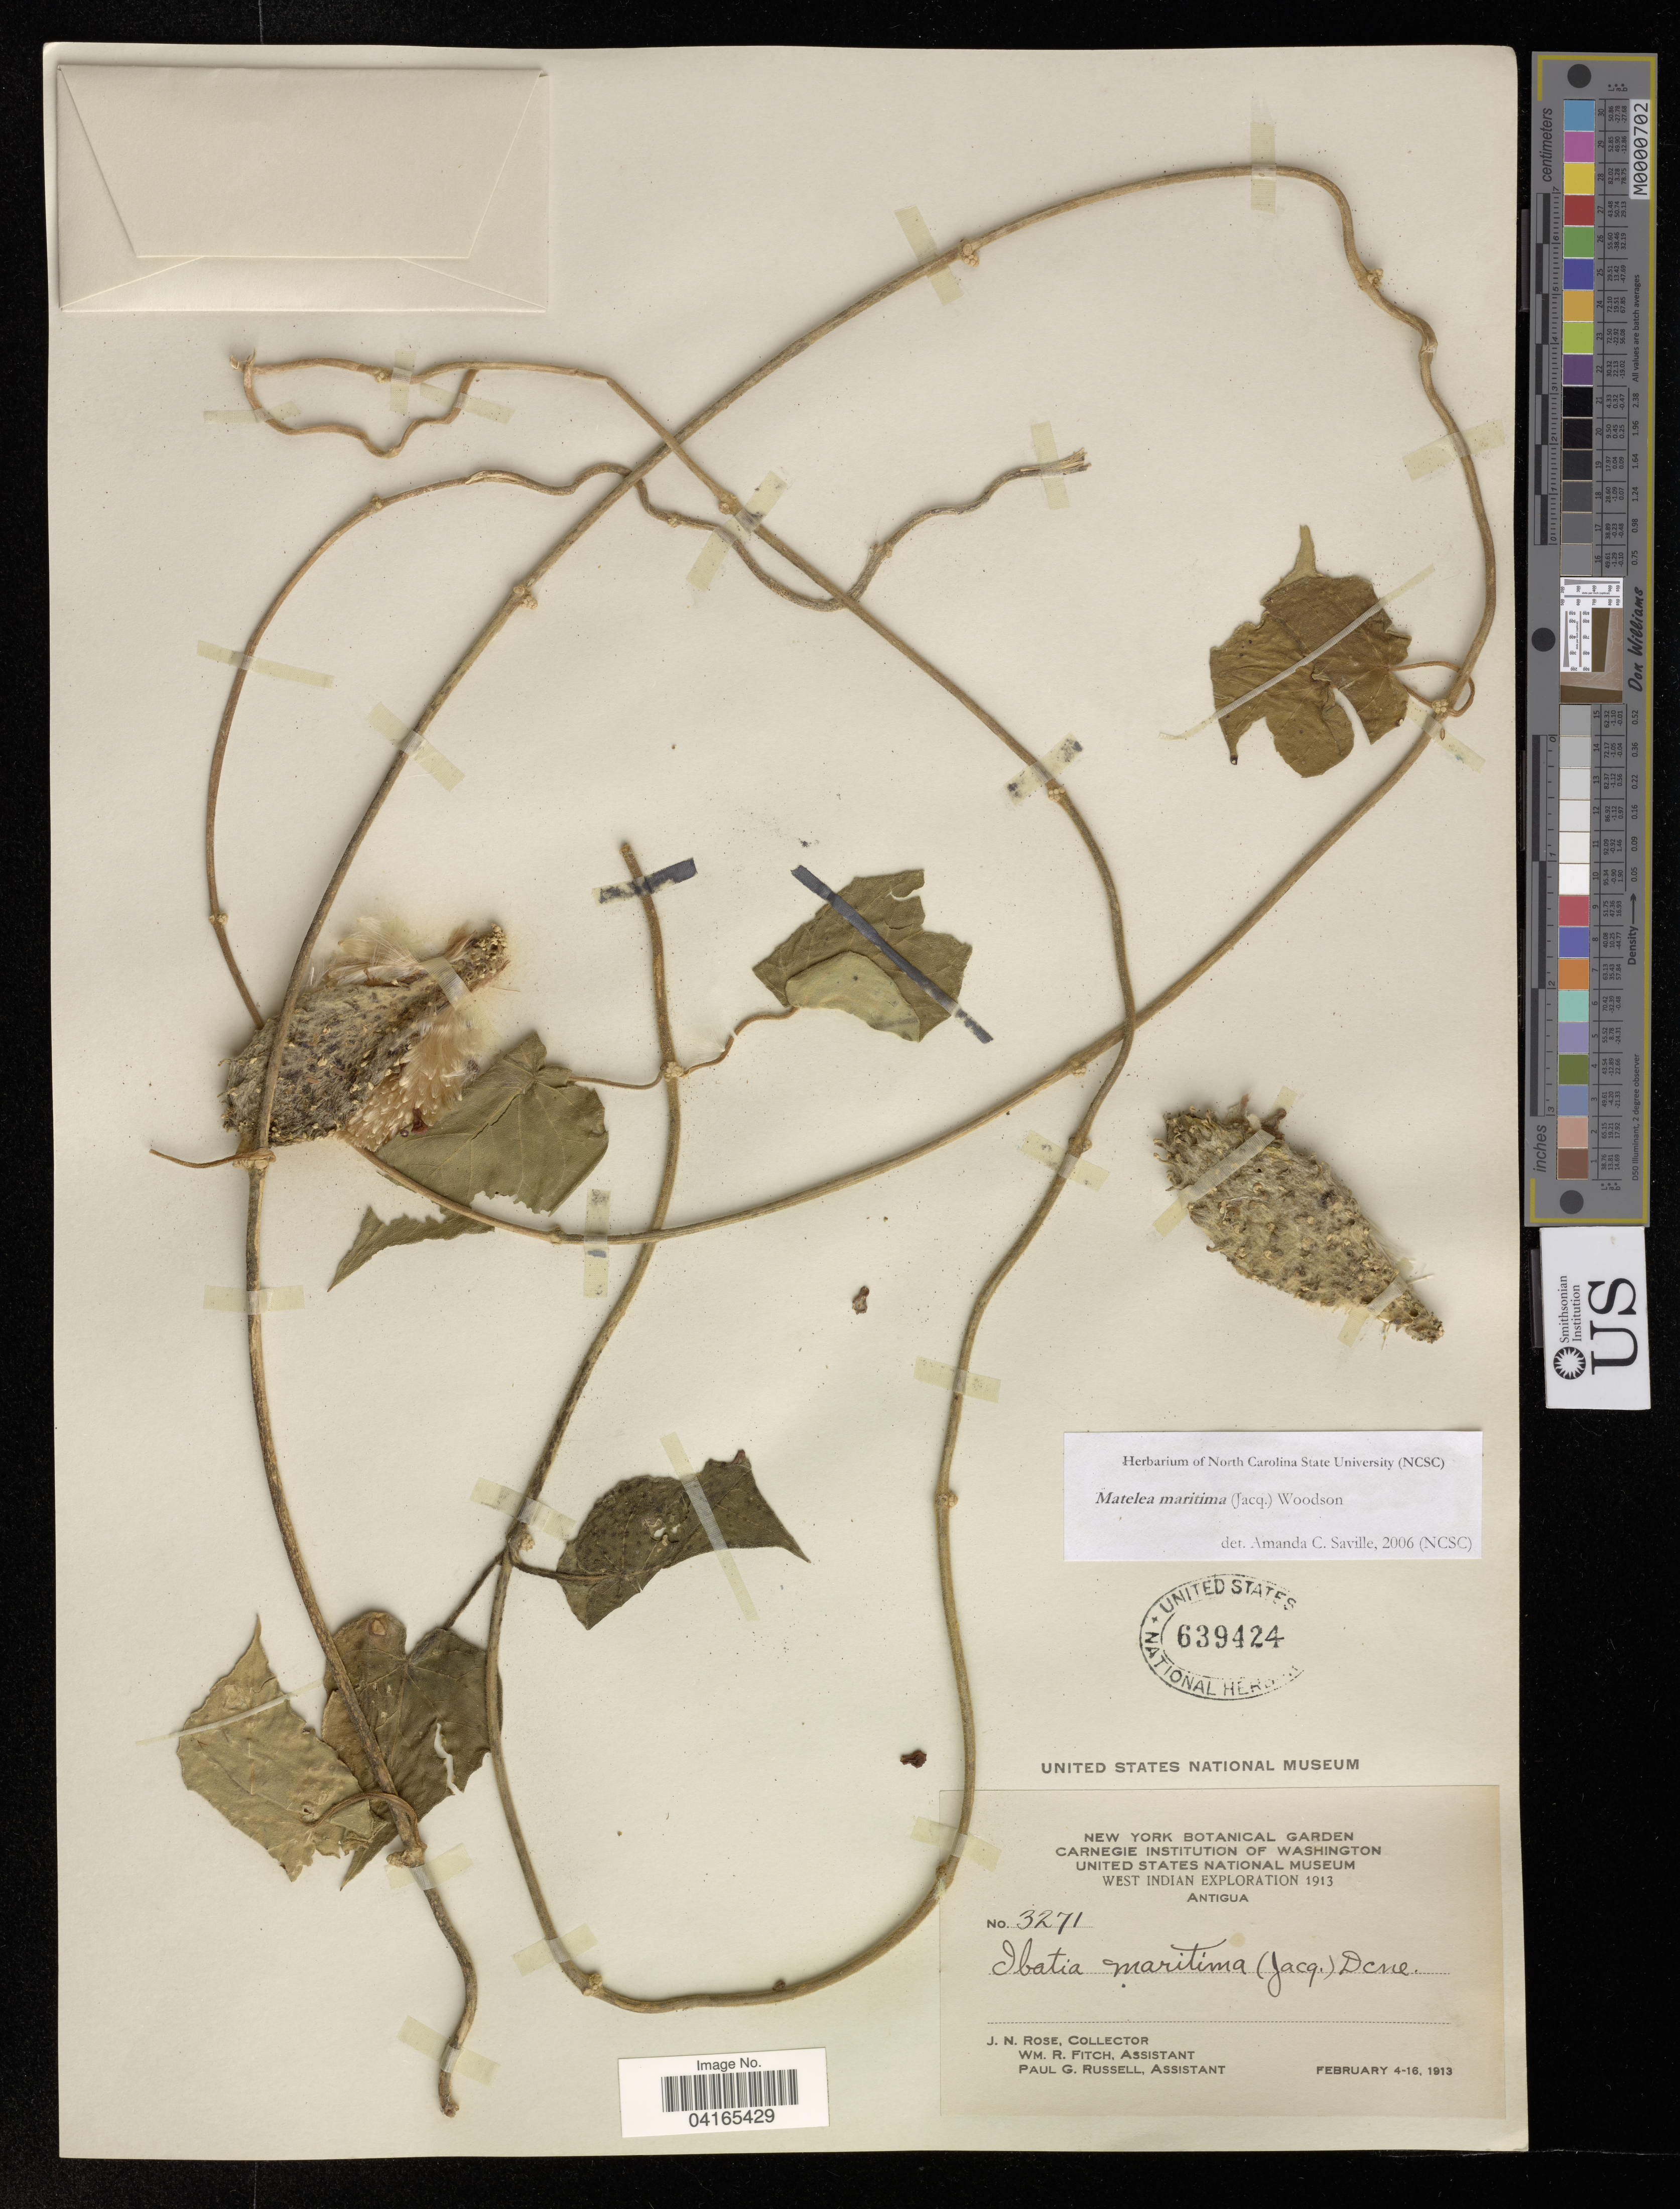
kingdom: Plantae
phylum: Tracheophyta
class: Magnoliopsida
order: Gentianales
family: Apocynaceae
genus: Matelea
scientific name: Matelea maritima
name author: (Jacq.) Woodson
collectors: J. N. Rose, W. R. Fitch & P. Russel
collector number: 3271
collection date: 1913-02-04/1913-02-16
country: Antigua and Barbuda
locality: West Indian Exploration.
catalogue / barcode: US 639424